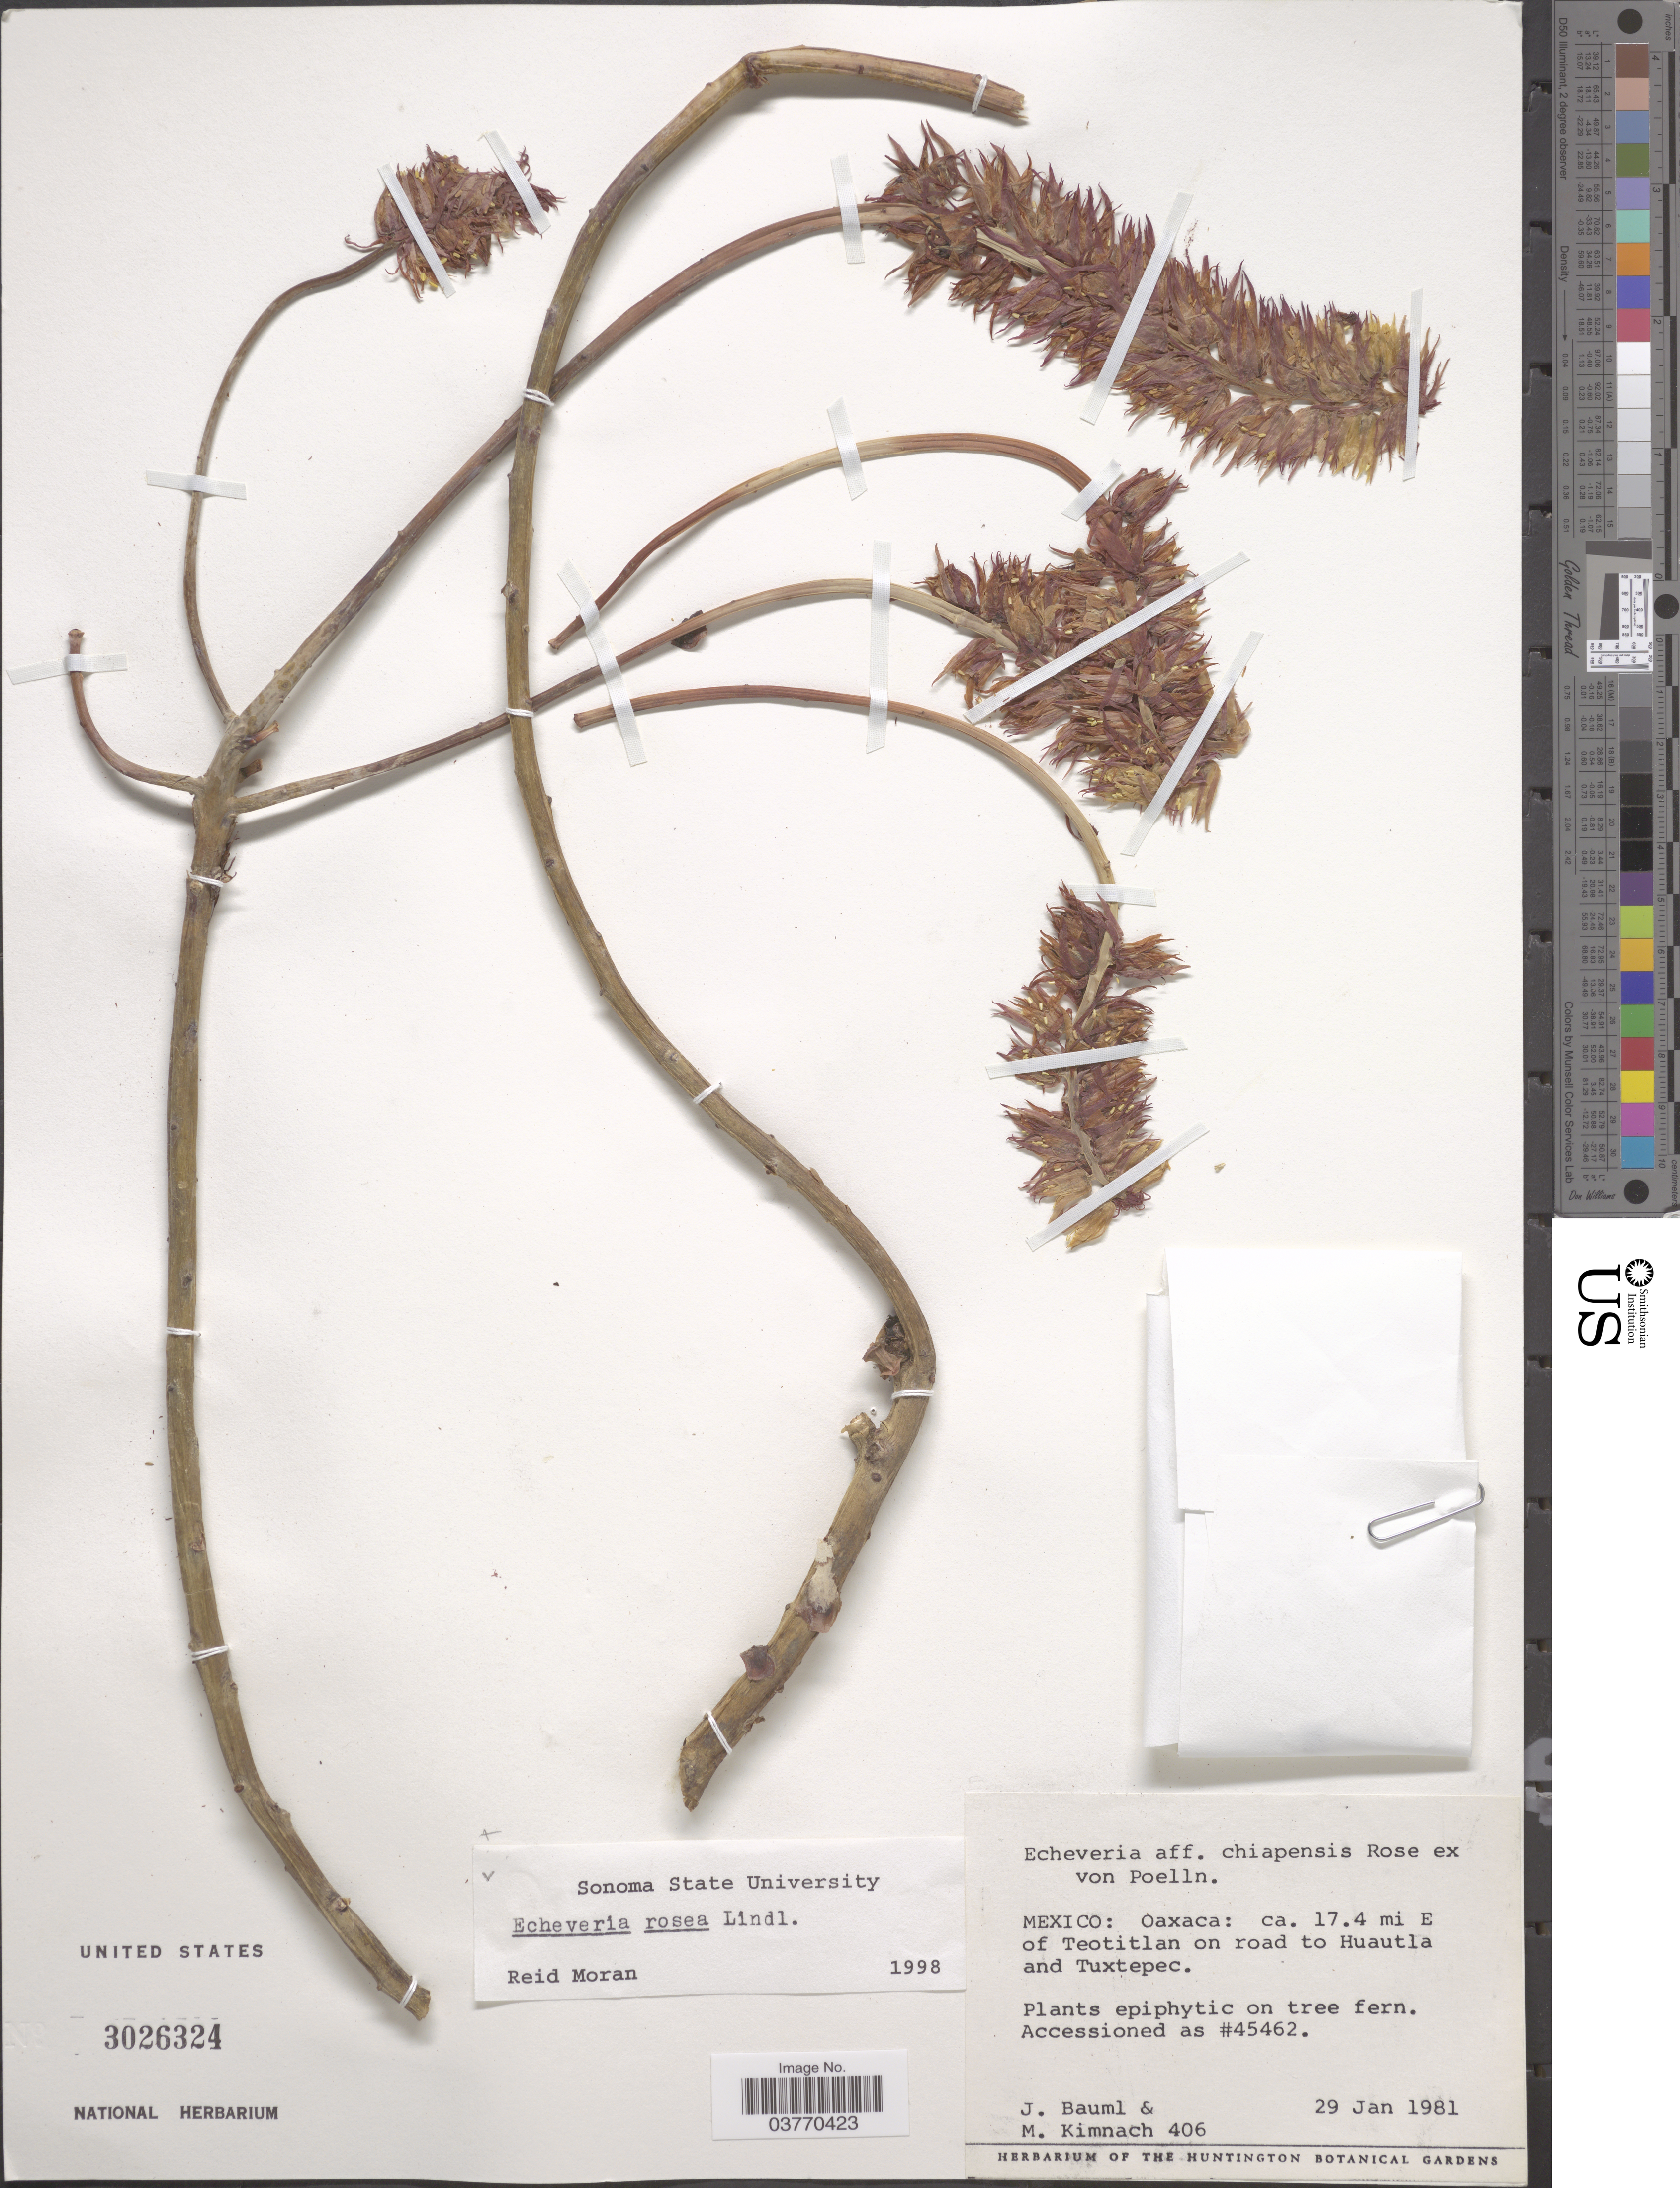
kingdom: Plantae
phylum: Tracheophyta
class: Magnoliopsida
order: Saxifragales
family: Crassulaceae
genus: Echeveria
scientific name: Echeveria rosea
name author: Lindl.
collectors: J. Bauml & M. W. Kimnach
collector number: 406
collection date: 1981-01-29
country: Mexico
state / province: Oaxaca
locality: Ca. 17.4 mi E of Teotitlan on road to Huautla and Tuxtepec.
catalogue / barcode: US 3026324